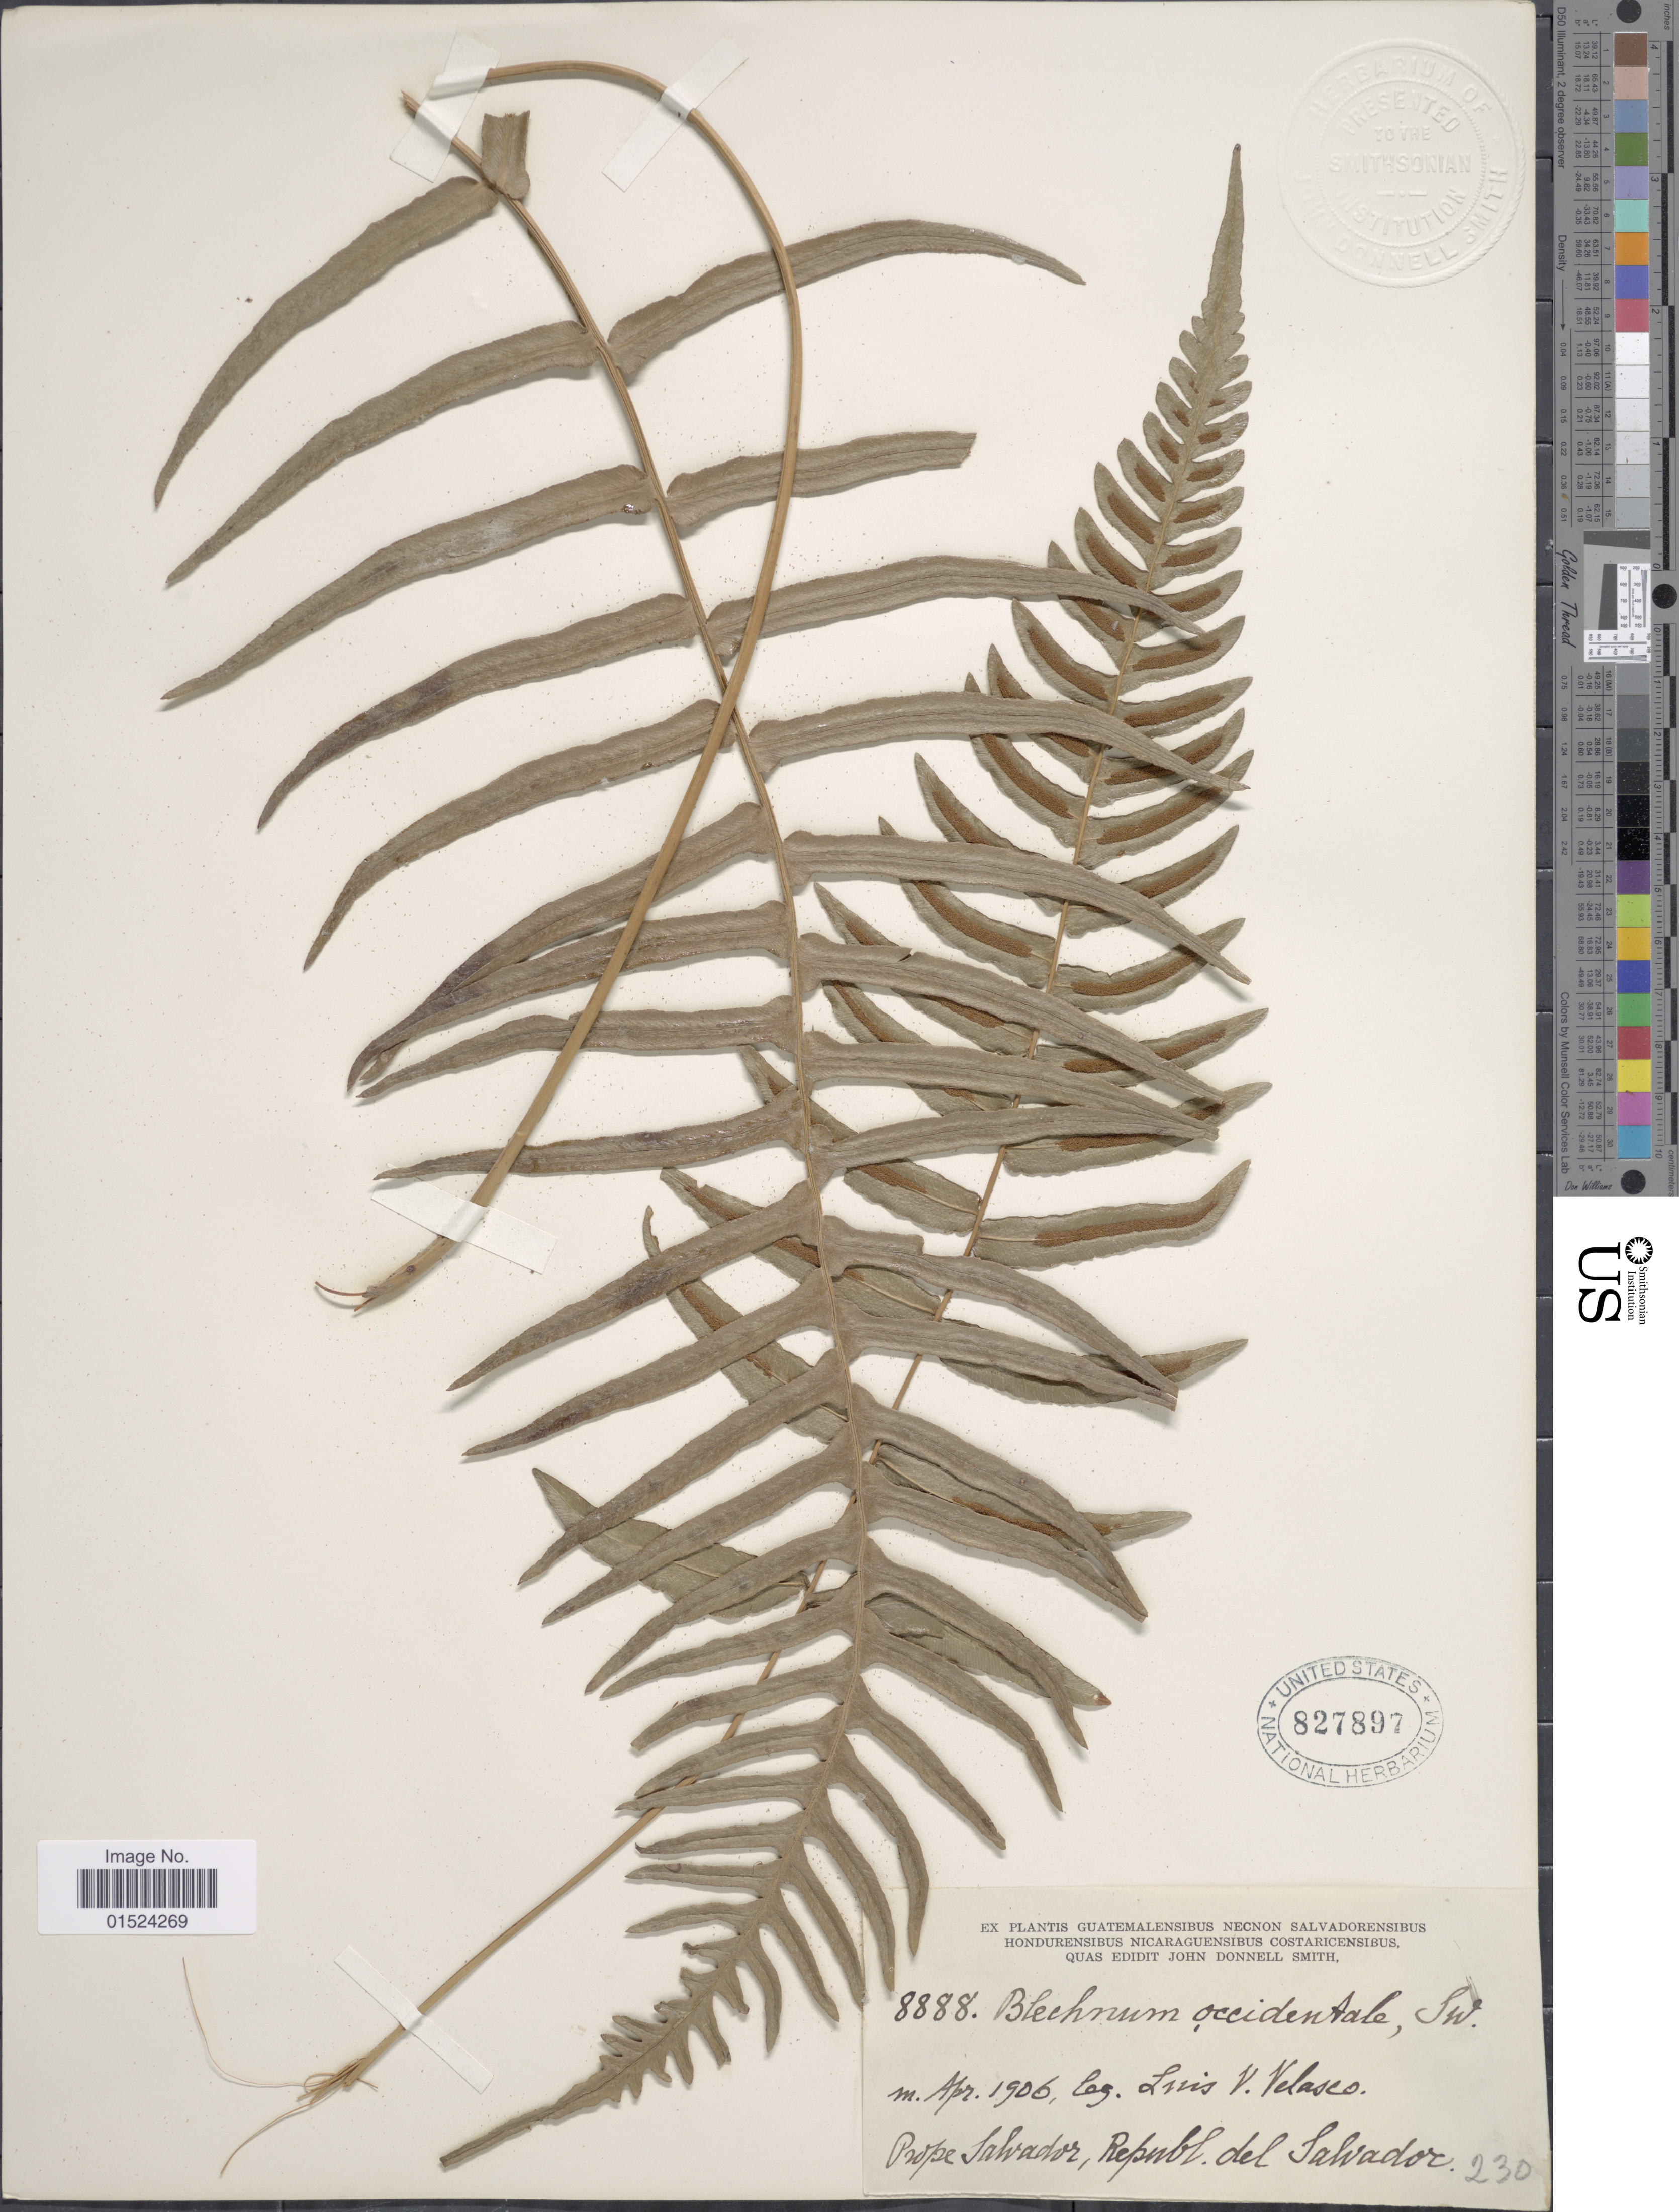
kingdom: Plantae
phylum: Tracheophyta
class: Polypodiopsida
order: Polypodiales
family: Blechnaceae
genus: Blechnum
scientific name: Blechnum occidentale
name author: L.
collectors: L. Velasco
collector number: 8888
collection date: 1906-04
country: El Salvador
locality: Prope Salvador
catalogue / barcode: US 827897